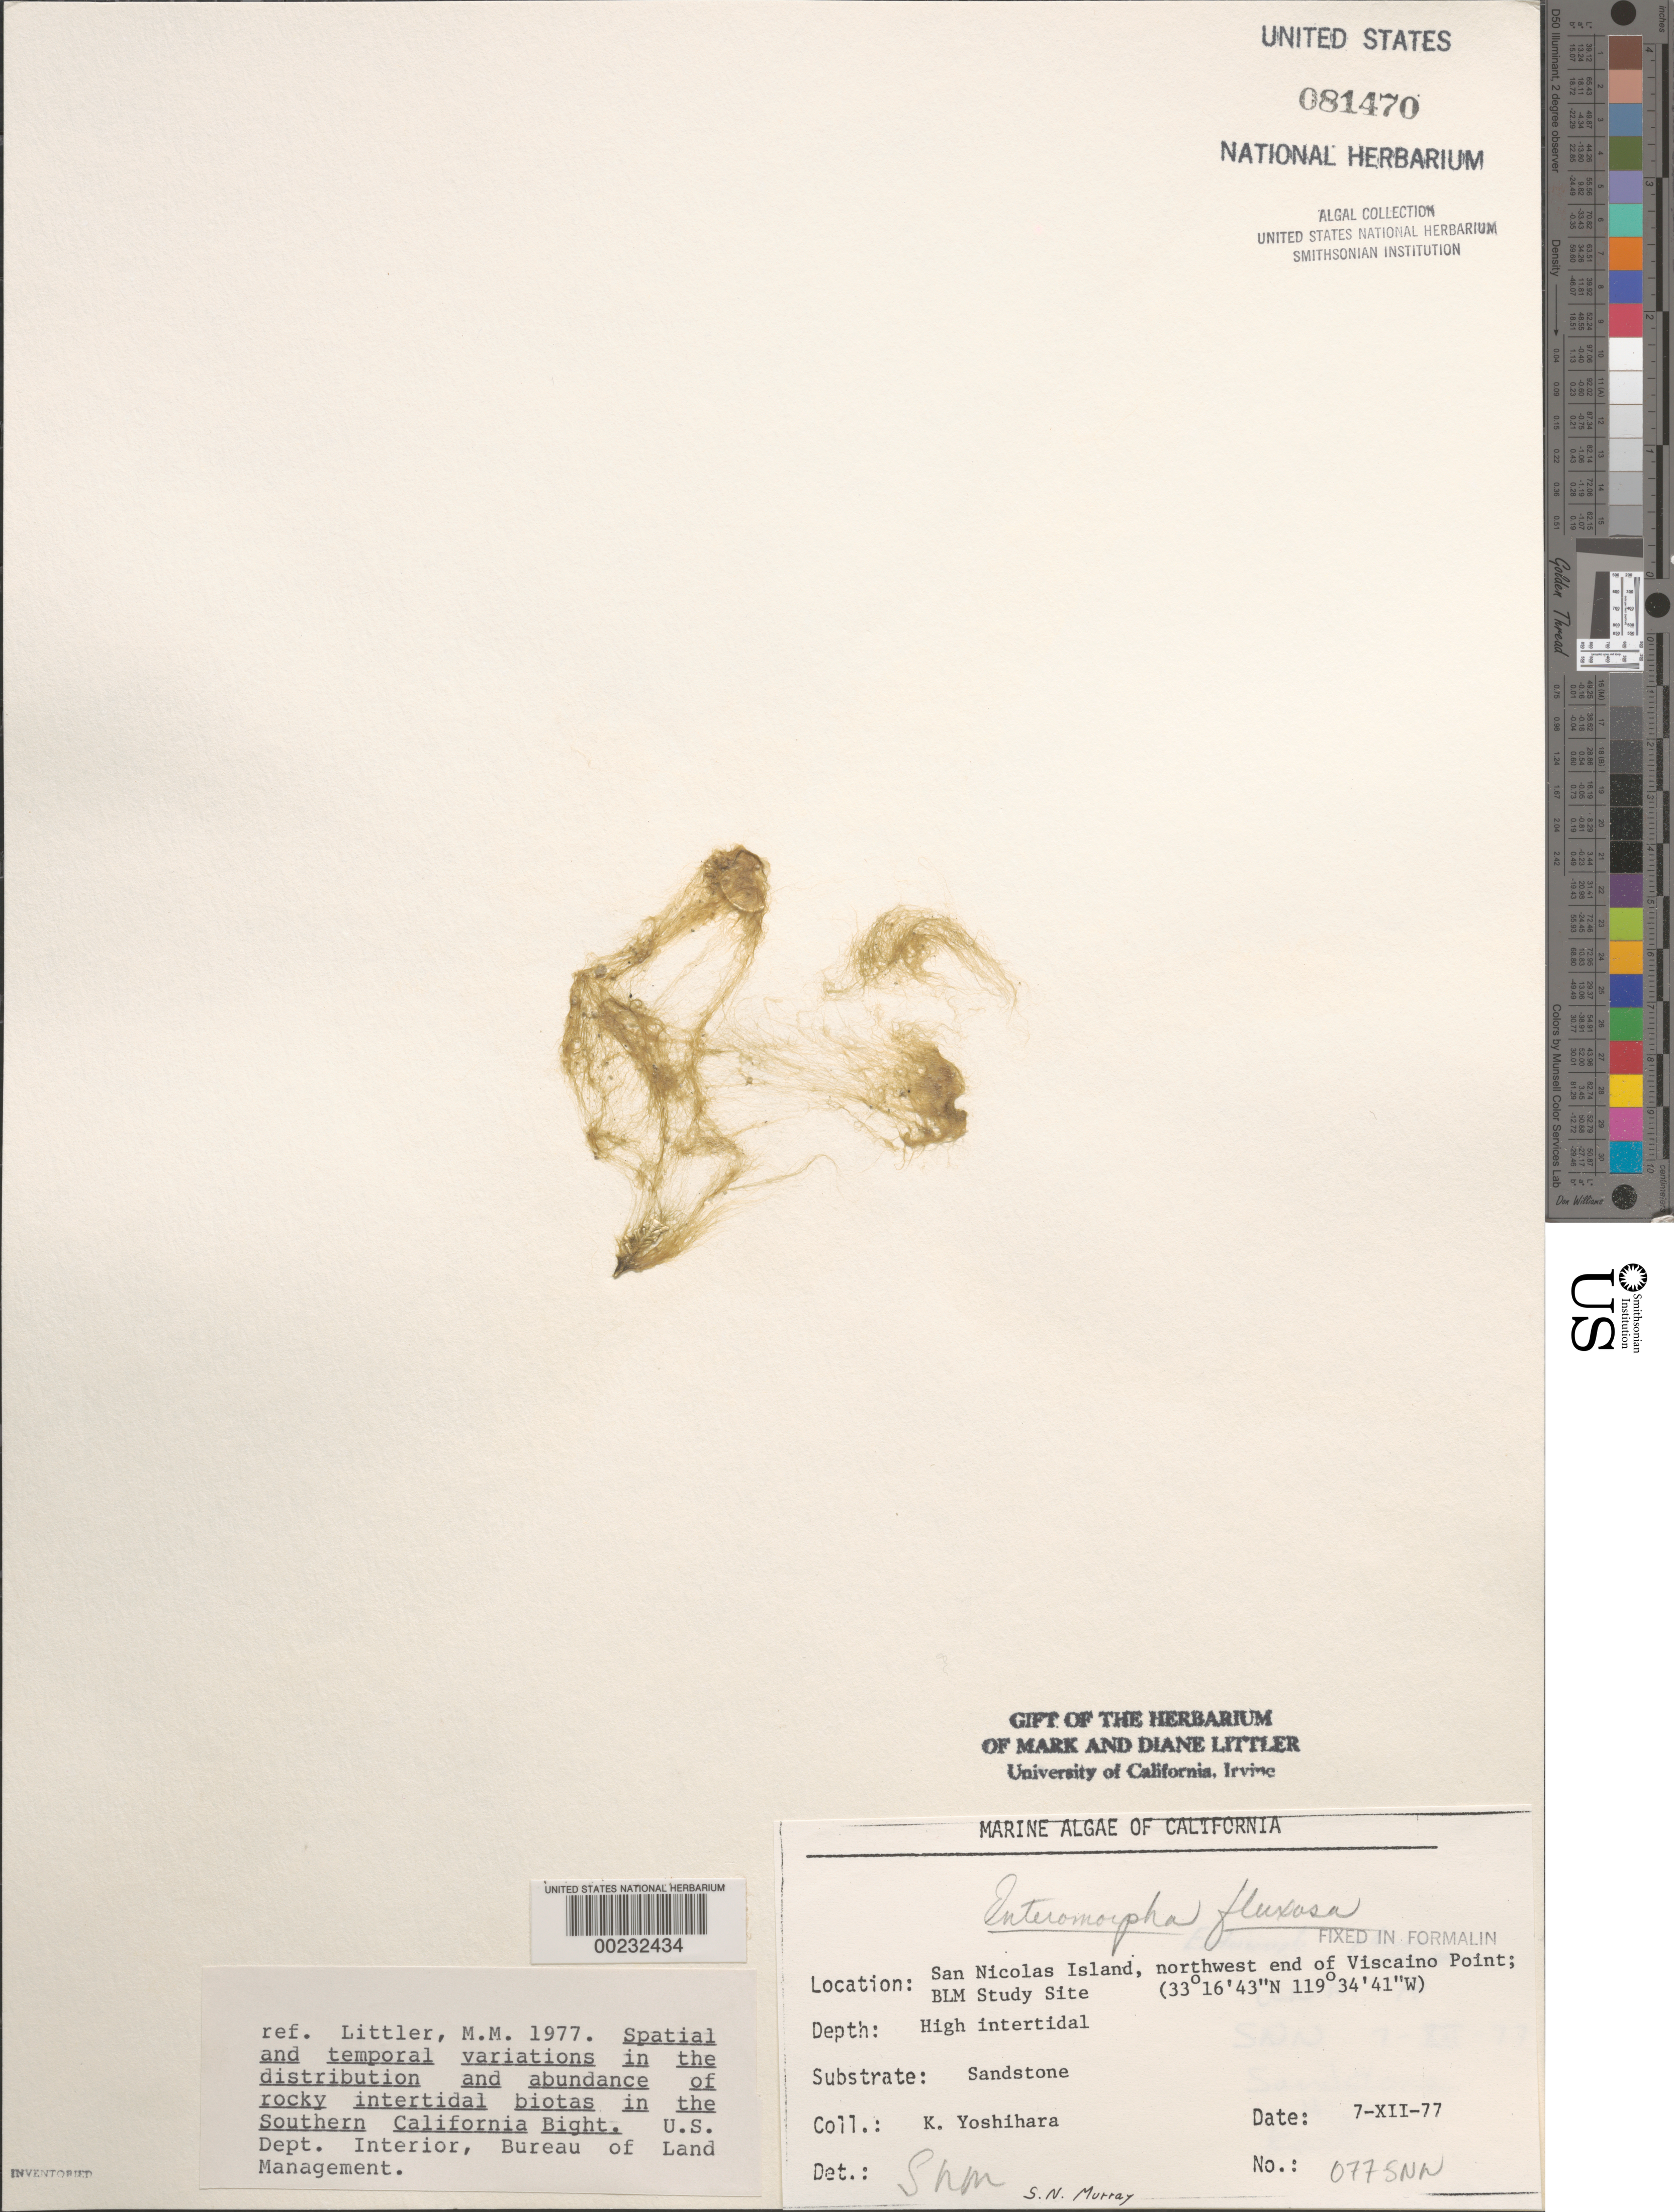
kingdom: Plantae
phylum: Chlorophyta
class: Ulvophyceae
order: Ulvales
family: Ulvaceae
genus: Ulva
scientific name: Ulva flexuosa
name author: Wulfen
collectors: K. Yoshihara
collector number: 077-snn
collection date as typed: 07 Jul 1977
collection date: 1977-07-07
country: United States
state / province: California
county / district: Ventura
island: San Nicolas Island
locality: Northwest end of Vizcaino Point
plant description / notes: BLM-SOCALBIGHT Rocky Intertidal Survey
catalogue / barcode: US 81470